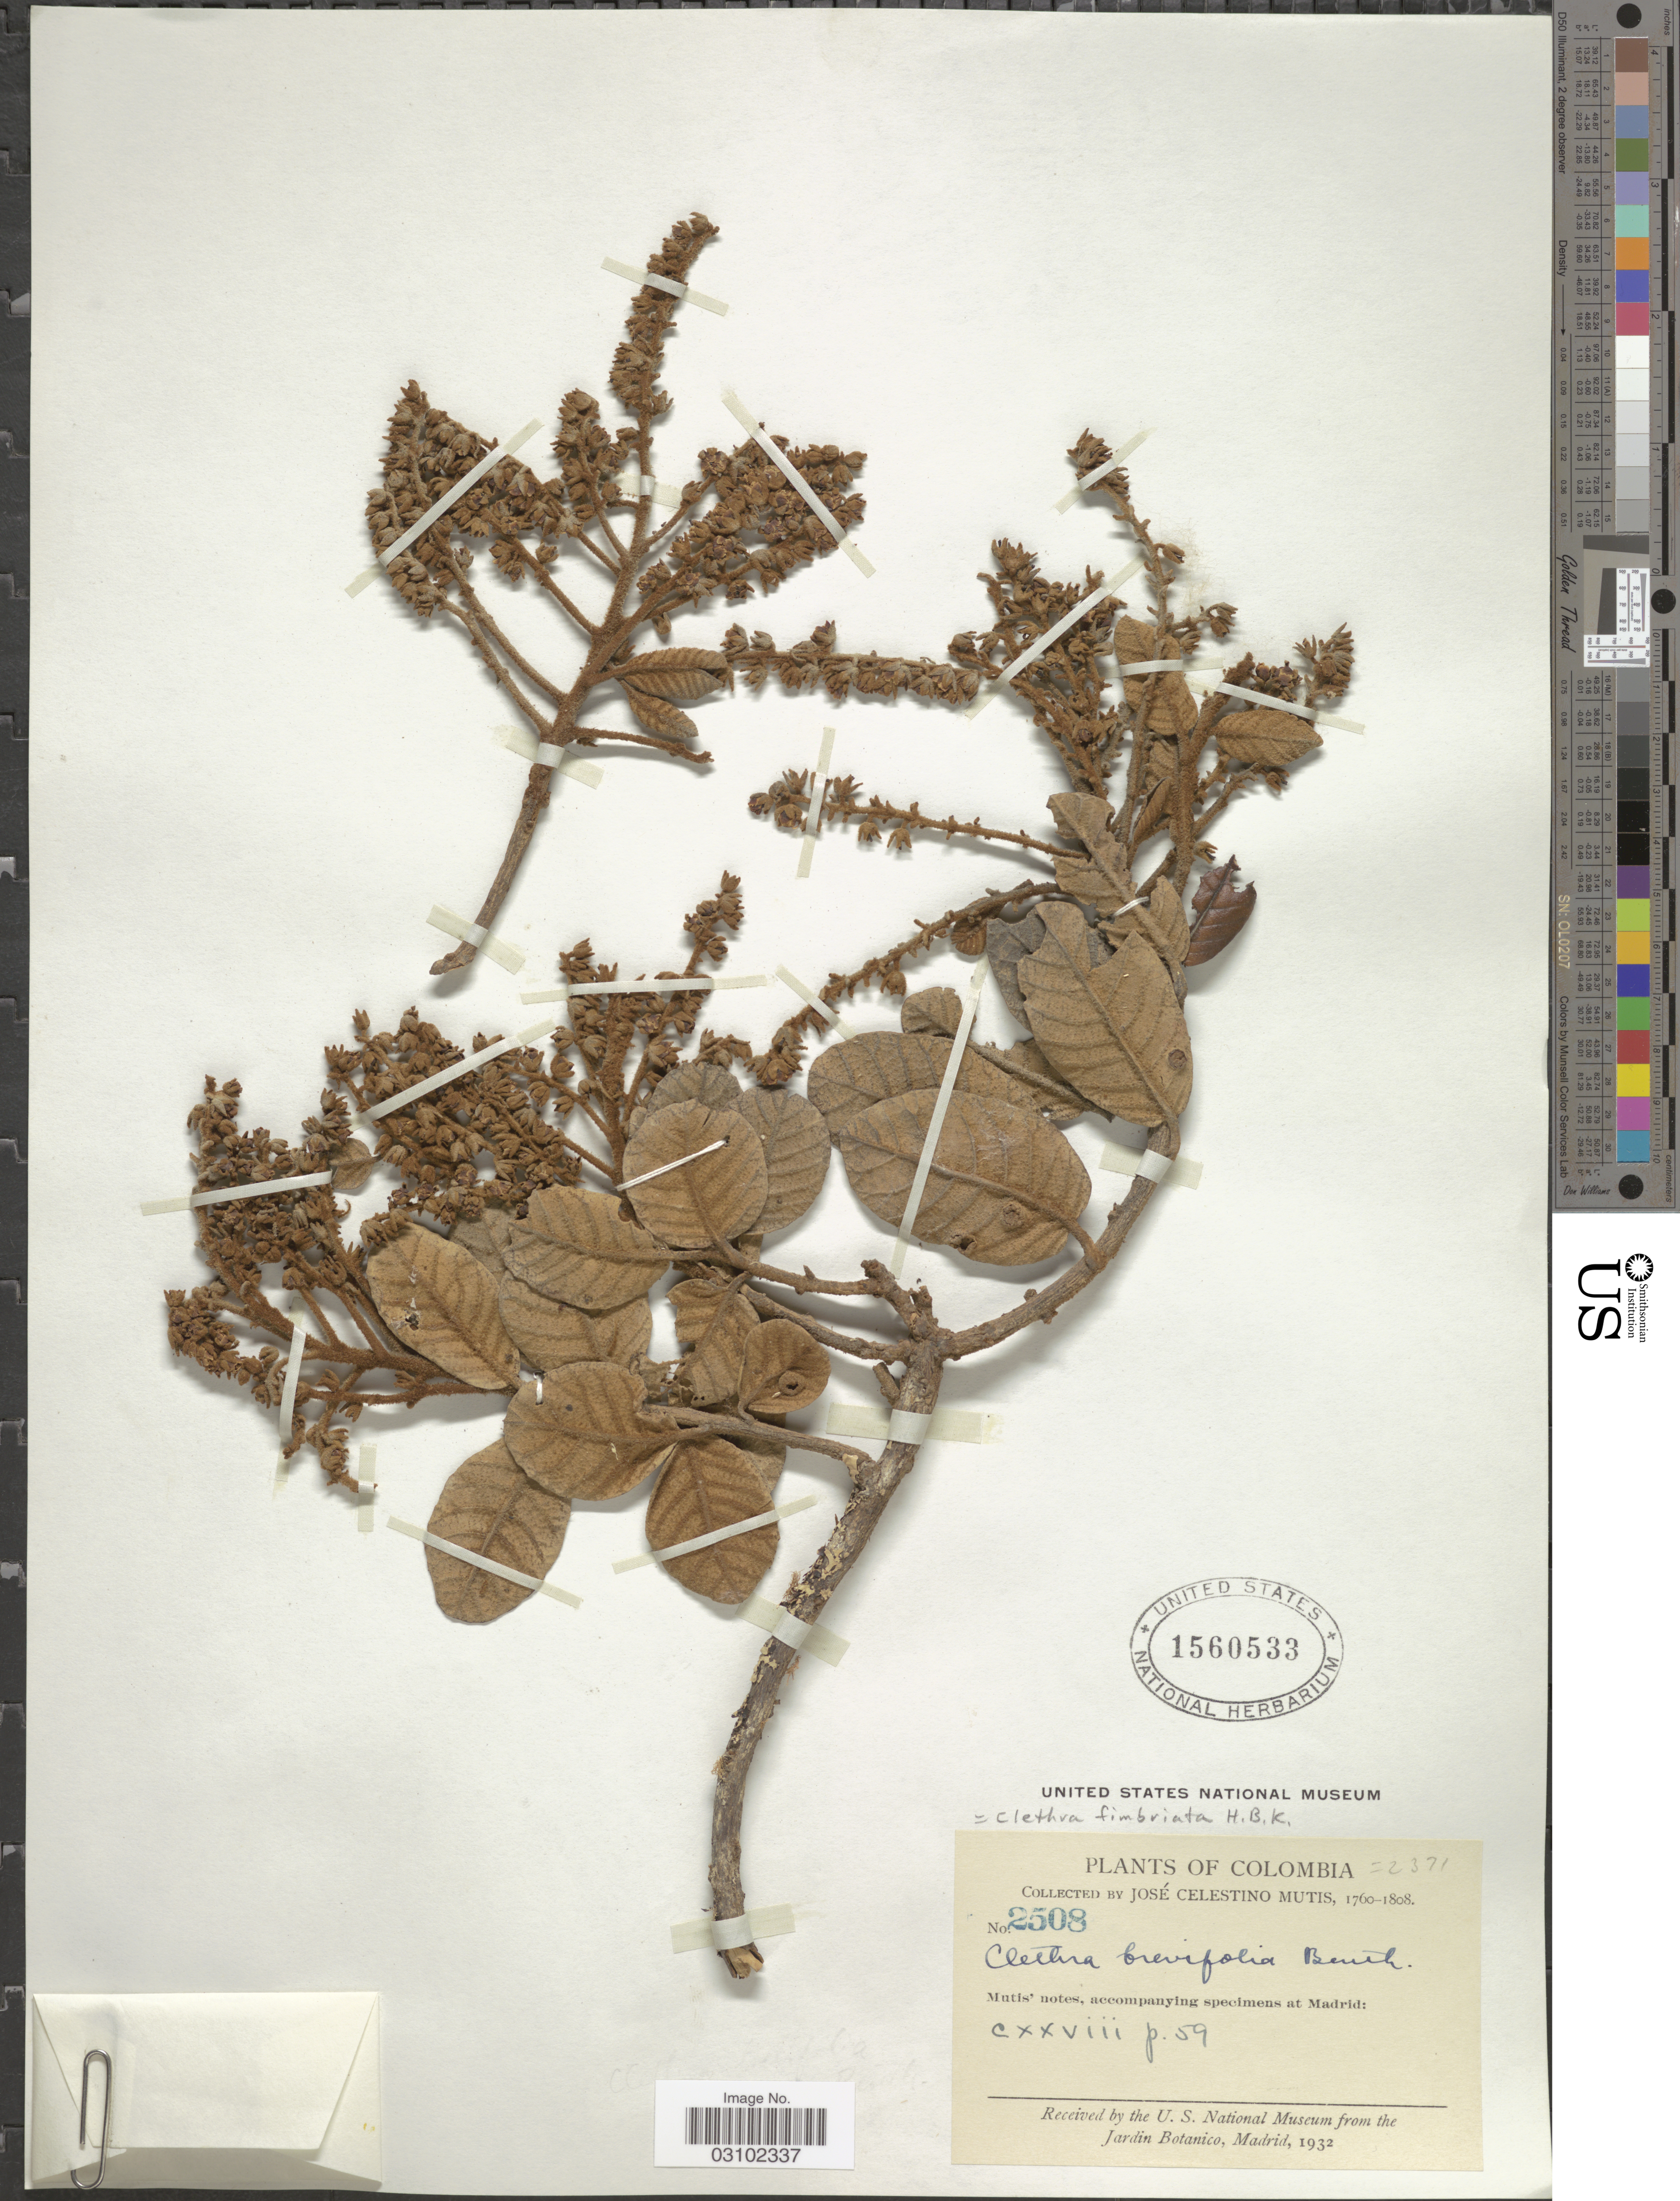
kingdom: Plantae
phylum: Tracheophyta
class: Magnoliopsida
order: Ericales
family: Clethraceae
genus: Clethra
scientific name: Clethra fimbriata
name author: Kunth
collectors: J. C. B. Mutis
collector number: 2508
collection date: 1760/1808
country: Colombia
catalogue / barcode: US 1560533